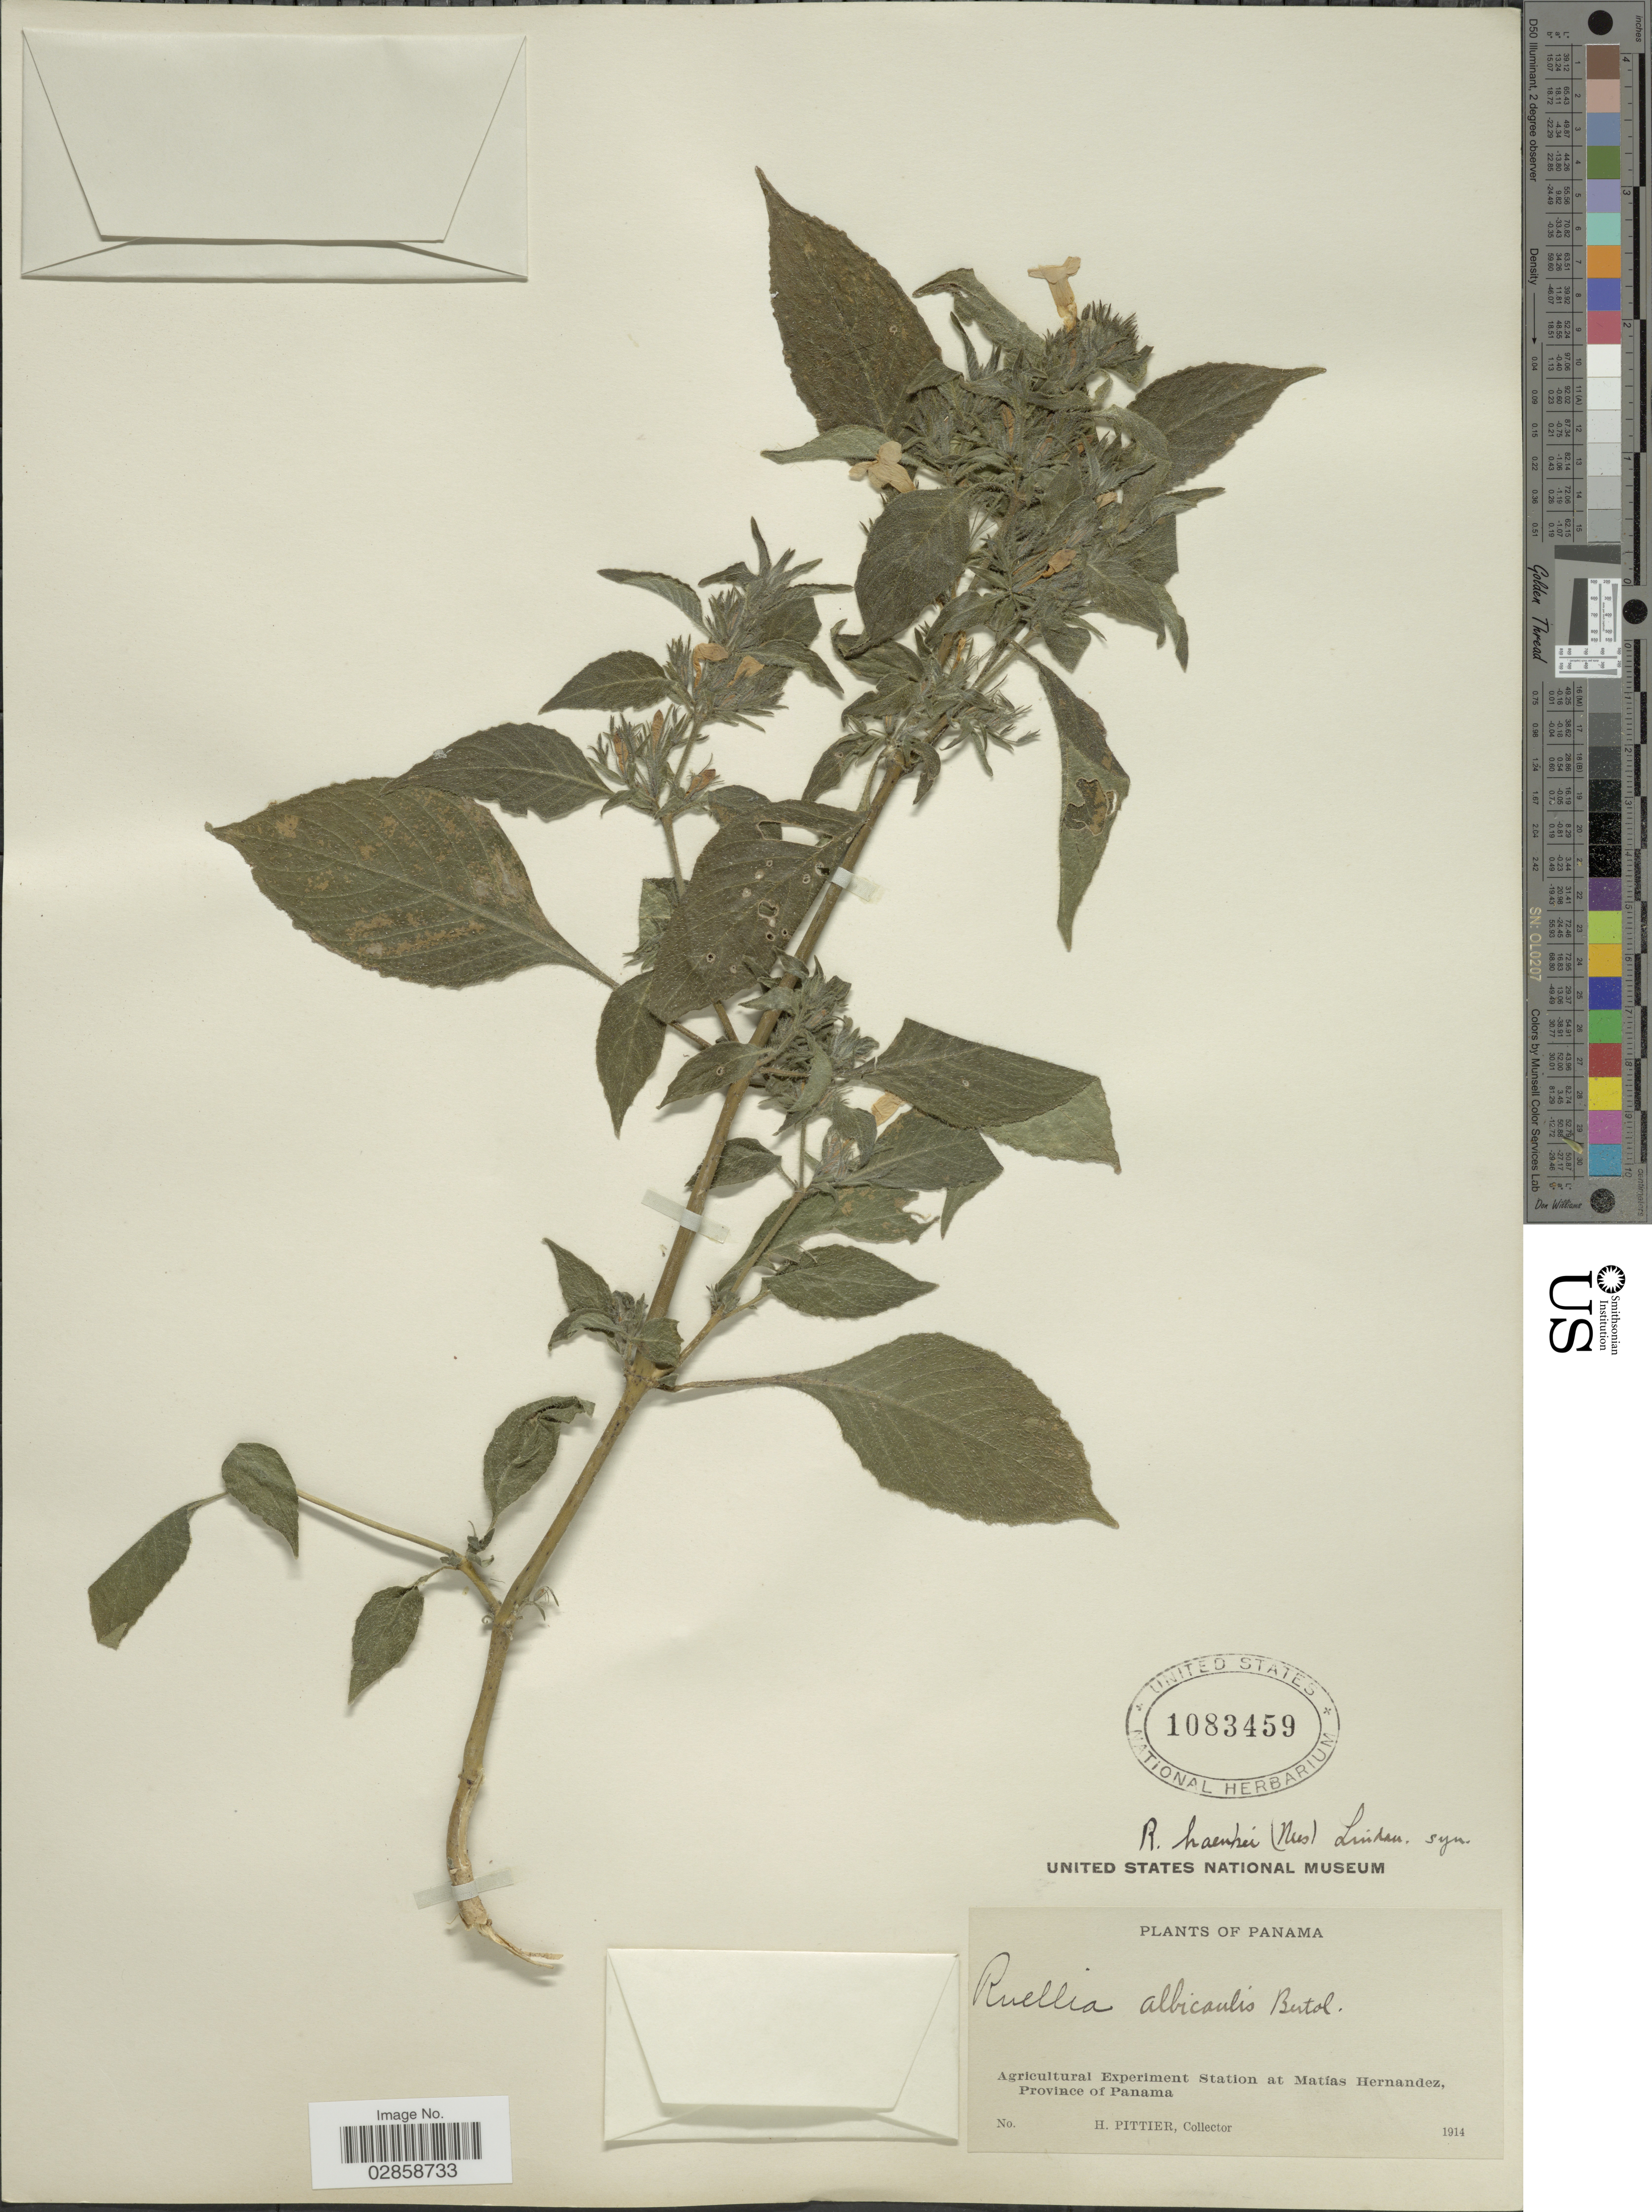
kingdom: Plantae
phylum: Tracheophyta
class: Magnoliopsida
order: Lamiales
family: Acanthaceae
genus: Ruellia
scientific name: Ruellia inundata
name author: Kunth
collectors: H. F. Pittier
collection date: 1914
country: Panama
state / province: Panamá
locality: Agricultural Experiment Station at Matías Hernandez.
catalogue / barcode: US 1083459